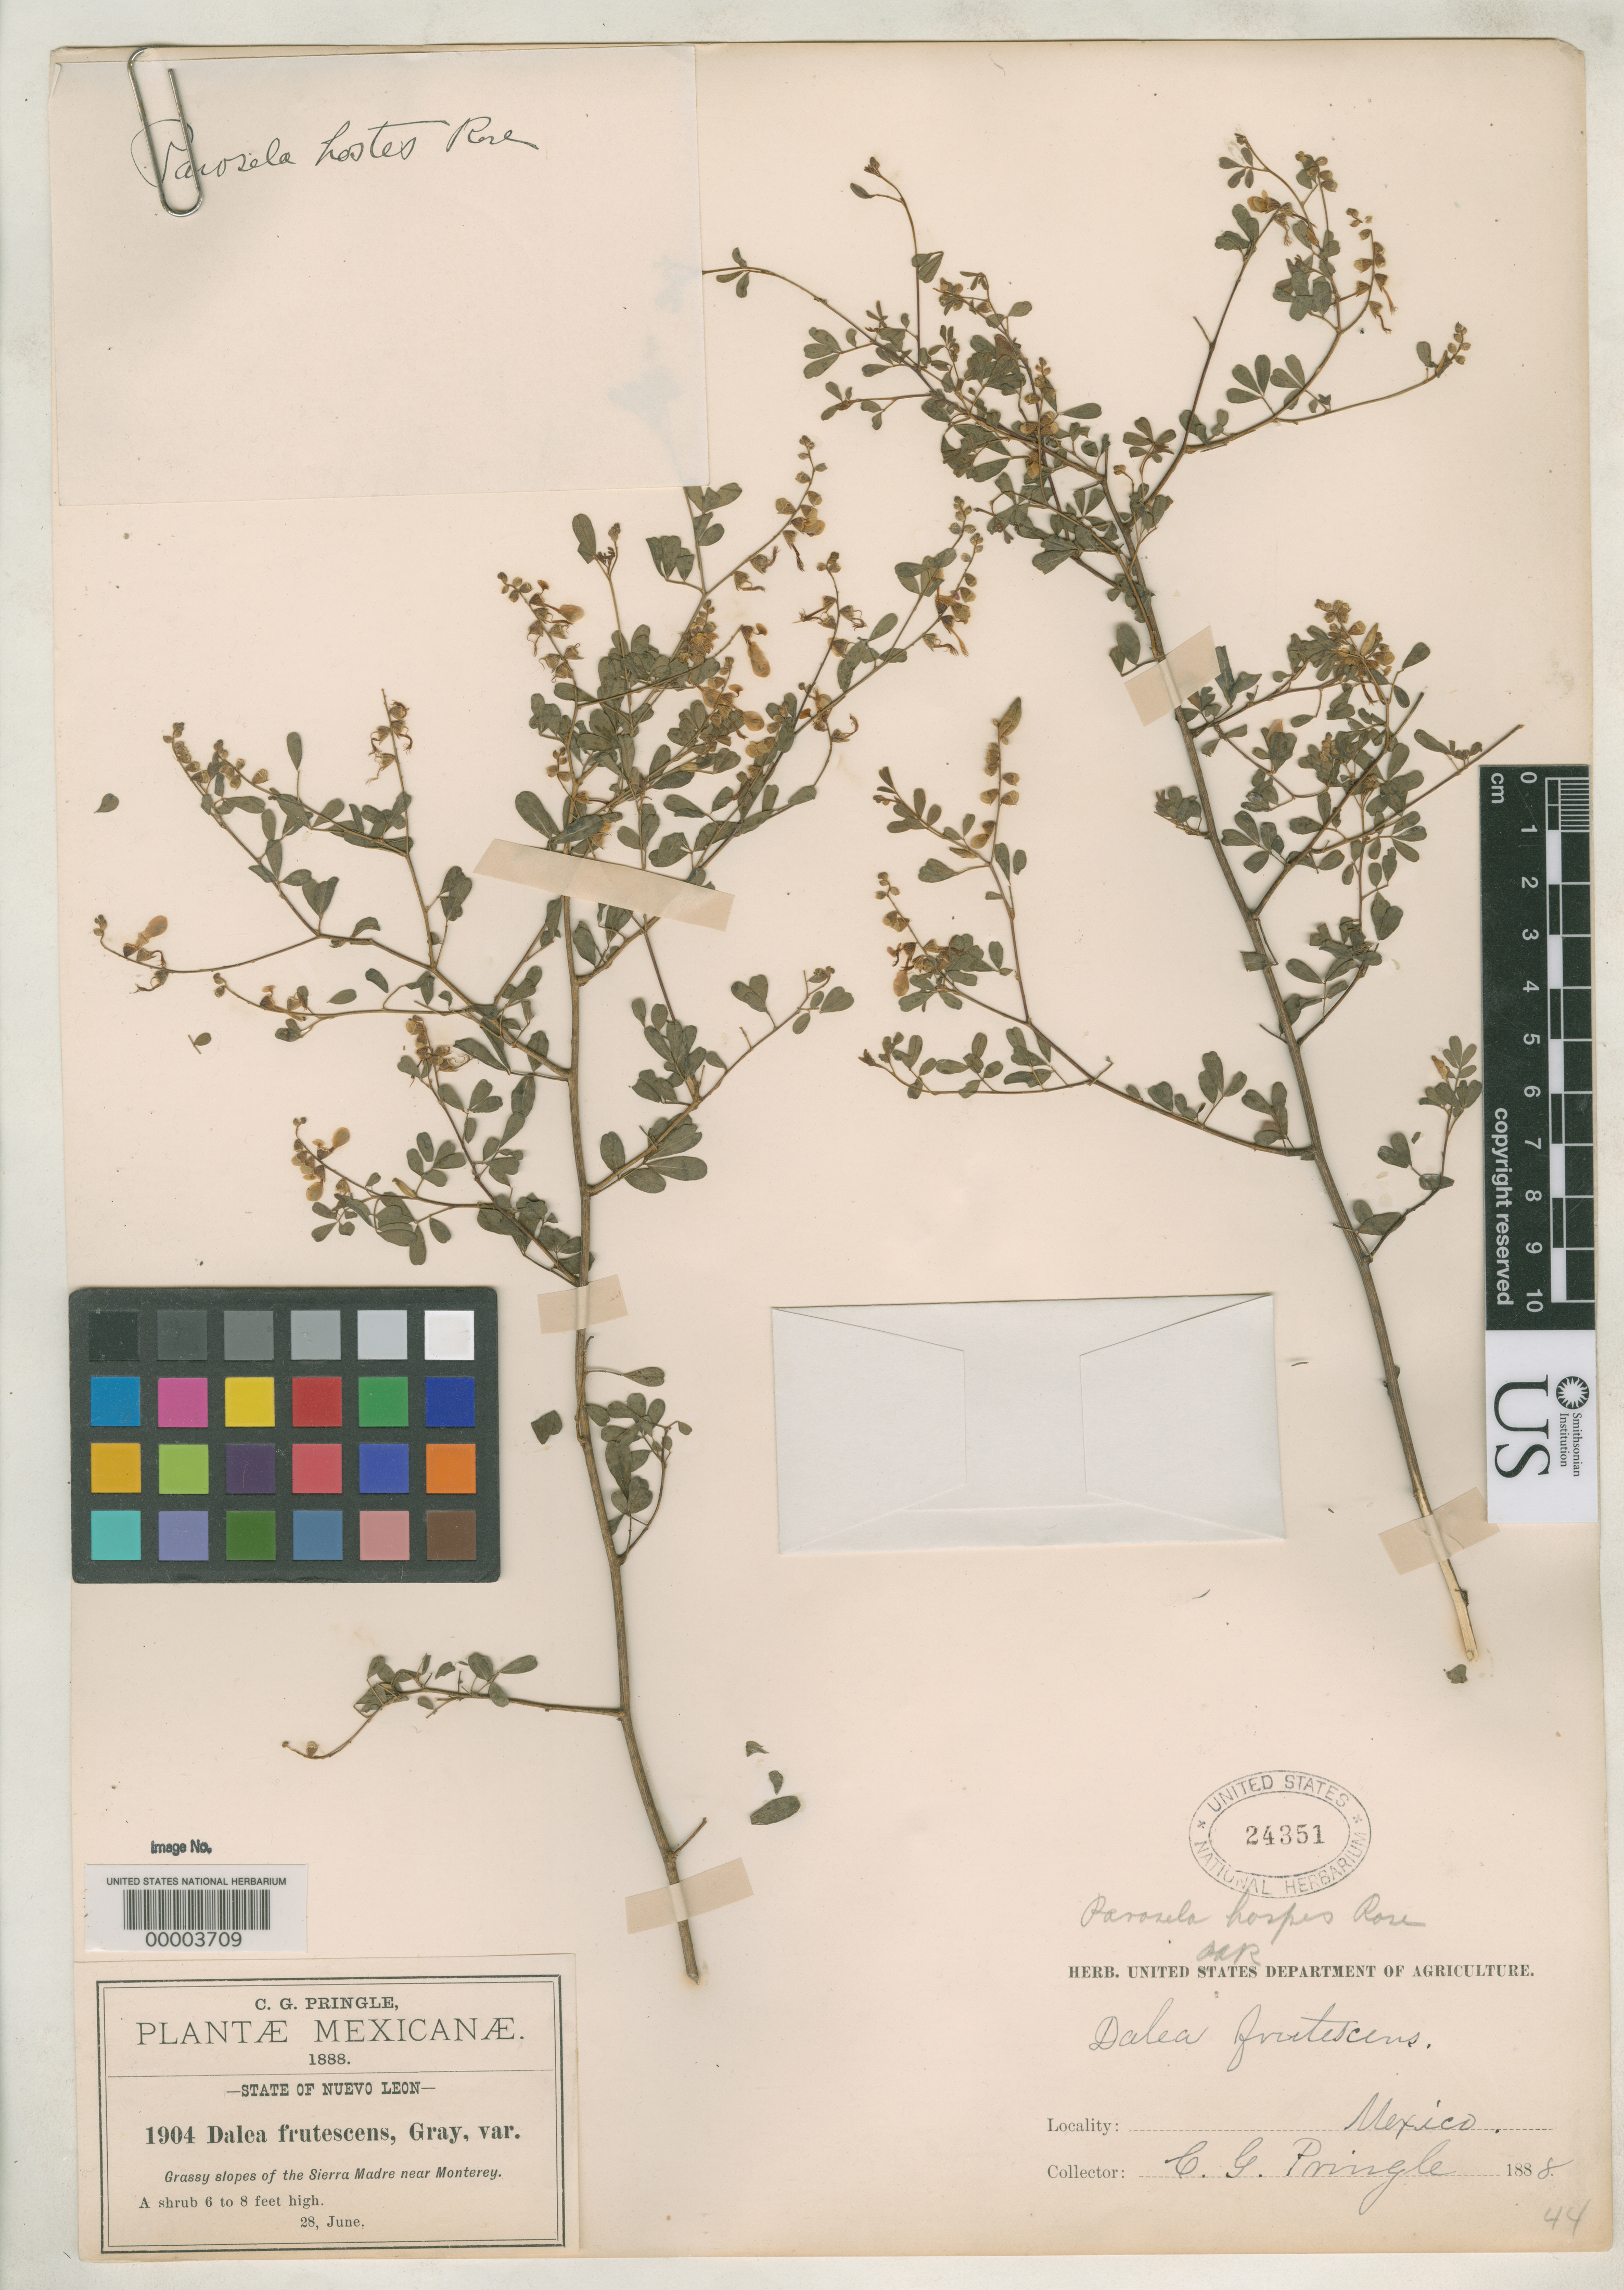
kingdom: Plantae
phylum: Tracheophyta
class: Magnoliopsida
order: Fabales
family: Fabaceae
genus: Parosela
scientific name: Parosela hospes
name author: Rose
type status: Holotype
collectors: C. G. Pringle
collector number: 1904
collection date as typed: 28 Jun 1888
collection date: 1888-06-28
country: Mexico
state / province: Nuevo León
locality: Sierra Madre near Monterrey.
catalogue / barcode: US 24351